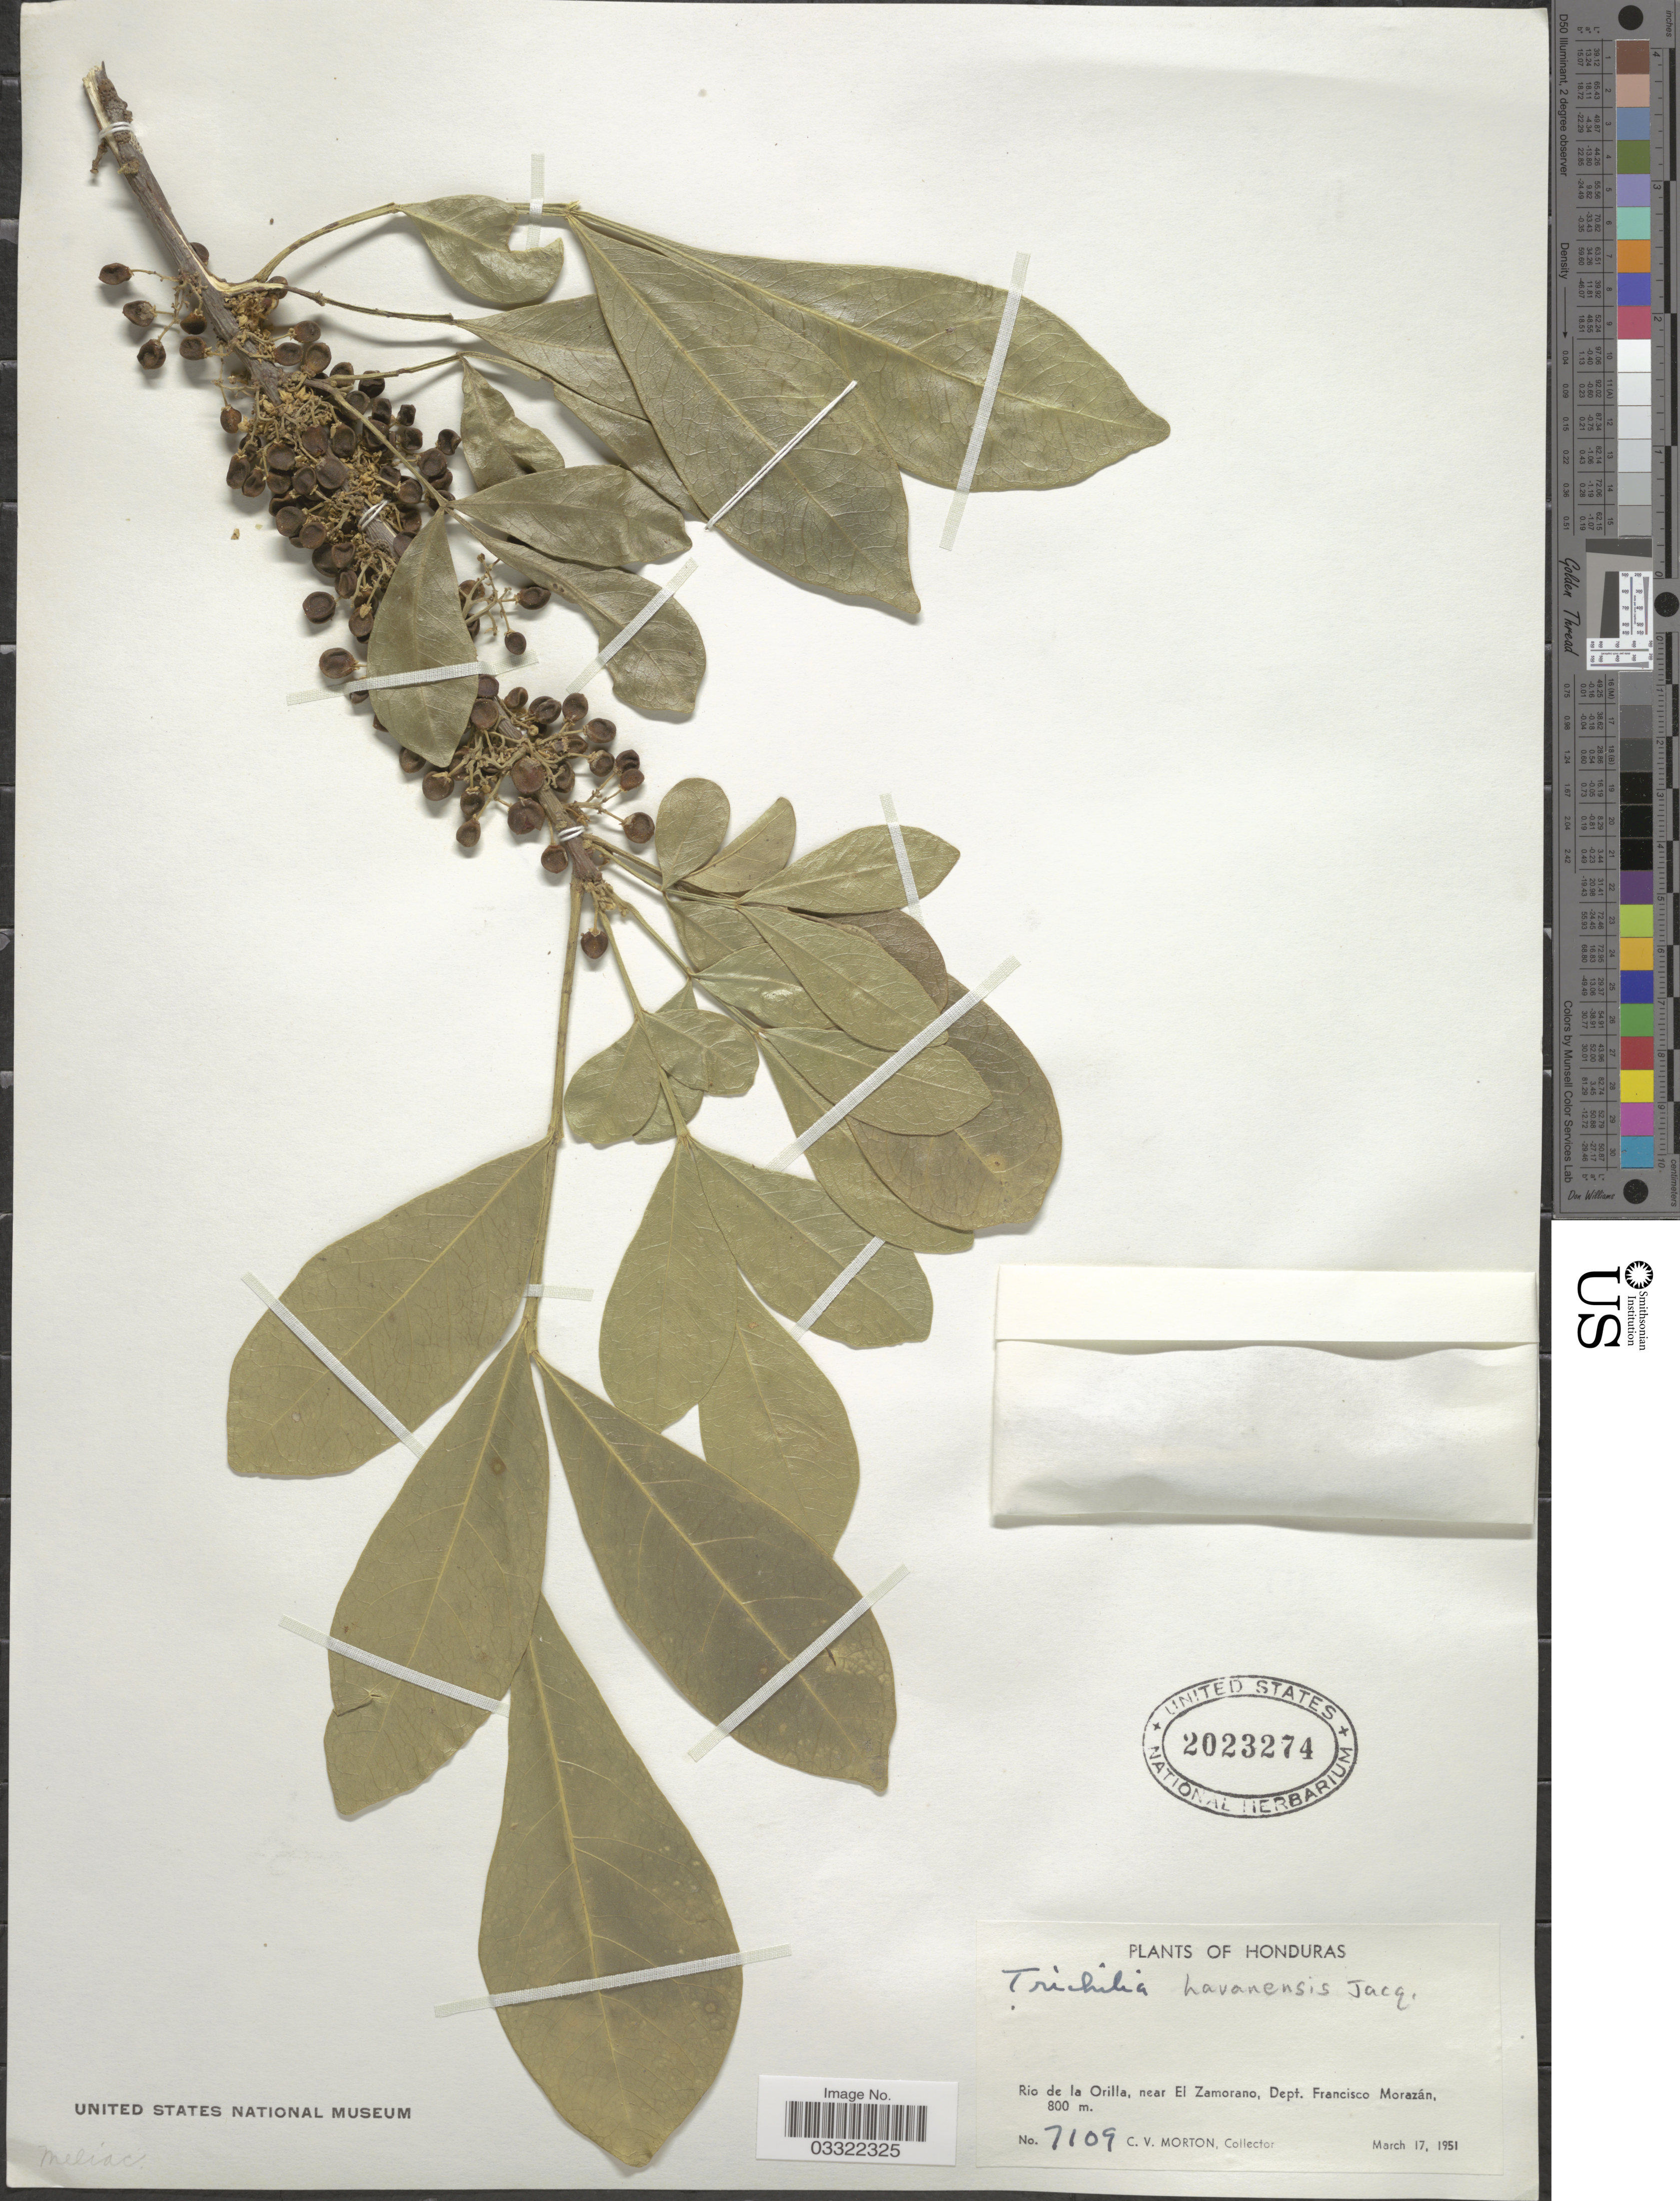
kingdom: Plantae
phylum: Tracheophyta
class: Magnoliopsida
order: Sapindales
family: Meliaceae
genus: Trichilia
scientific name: Trichilia havanensis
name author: Jacq.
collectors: C. V. Morton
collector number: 7109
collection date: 1951-03-17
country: Honduras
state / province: Fco. Morazán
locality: Rio de la Orilla, near El Zamorano, Dept. Francisco Morazán.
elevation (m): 800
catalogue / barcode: US 2023274